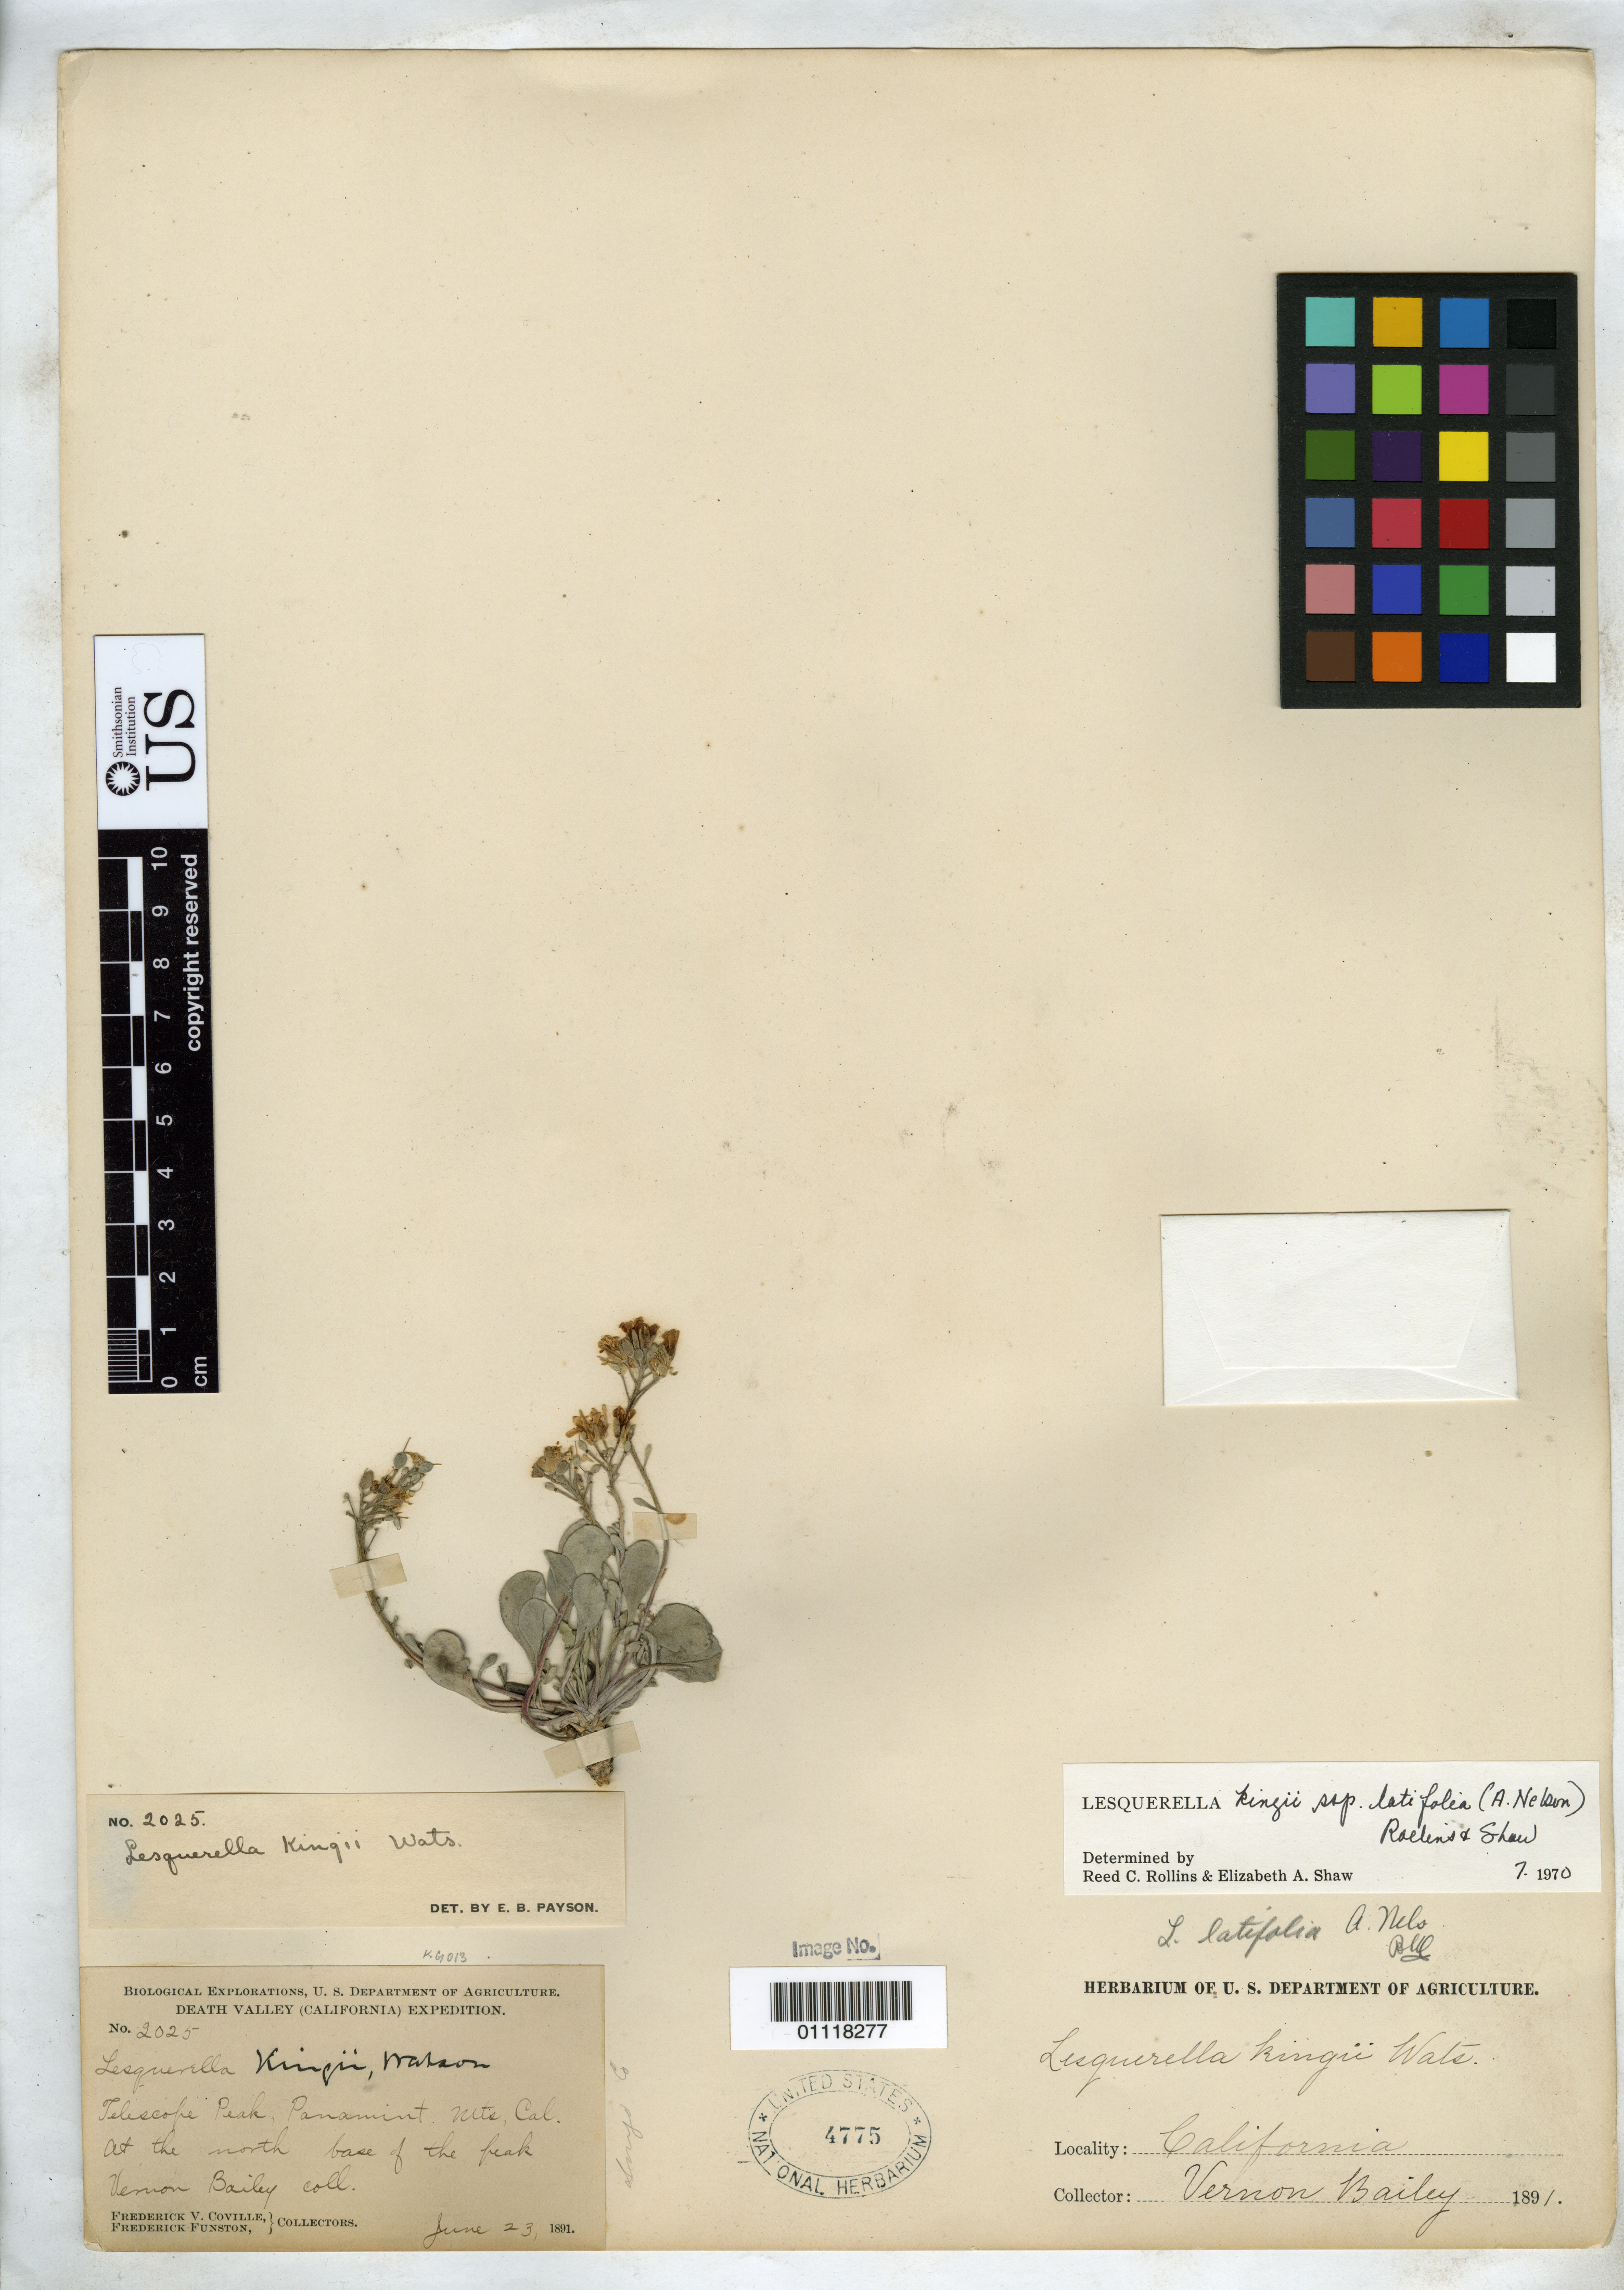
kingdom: Plantae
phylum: Tracheophyta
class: Magnoliopsida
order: Brassicales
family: Brassicaceae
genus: Lesquerella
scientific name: Lesquerella kingii subsp. latifolia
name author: (A. Nelson) Rollins & E.A. Shaw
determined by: Rollins, R. C.; Shaw, E. A.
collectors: V. O. Bailey, F. V. Coville & F. Funston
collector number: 2025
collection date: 1891-06-23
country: United States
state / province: California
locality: Telescope Peak, Panamint Mts., at the north base of the Peak.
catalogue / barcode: US 4775